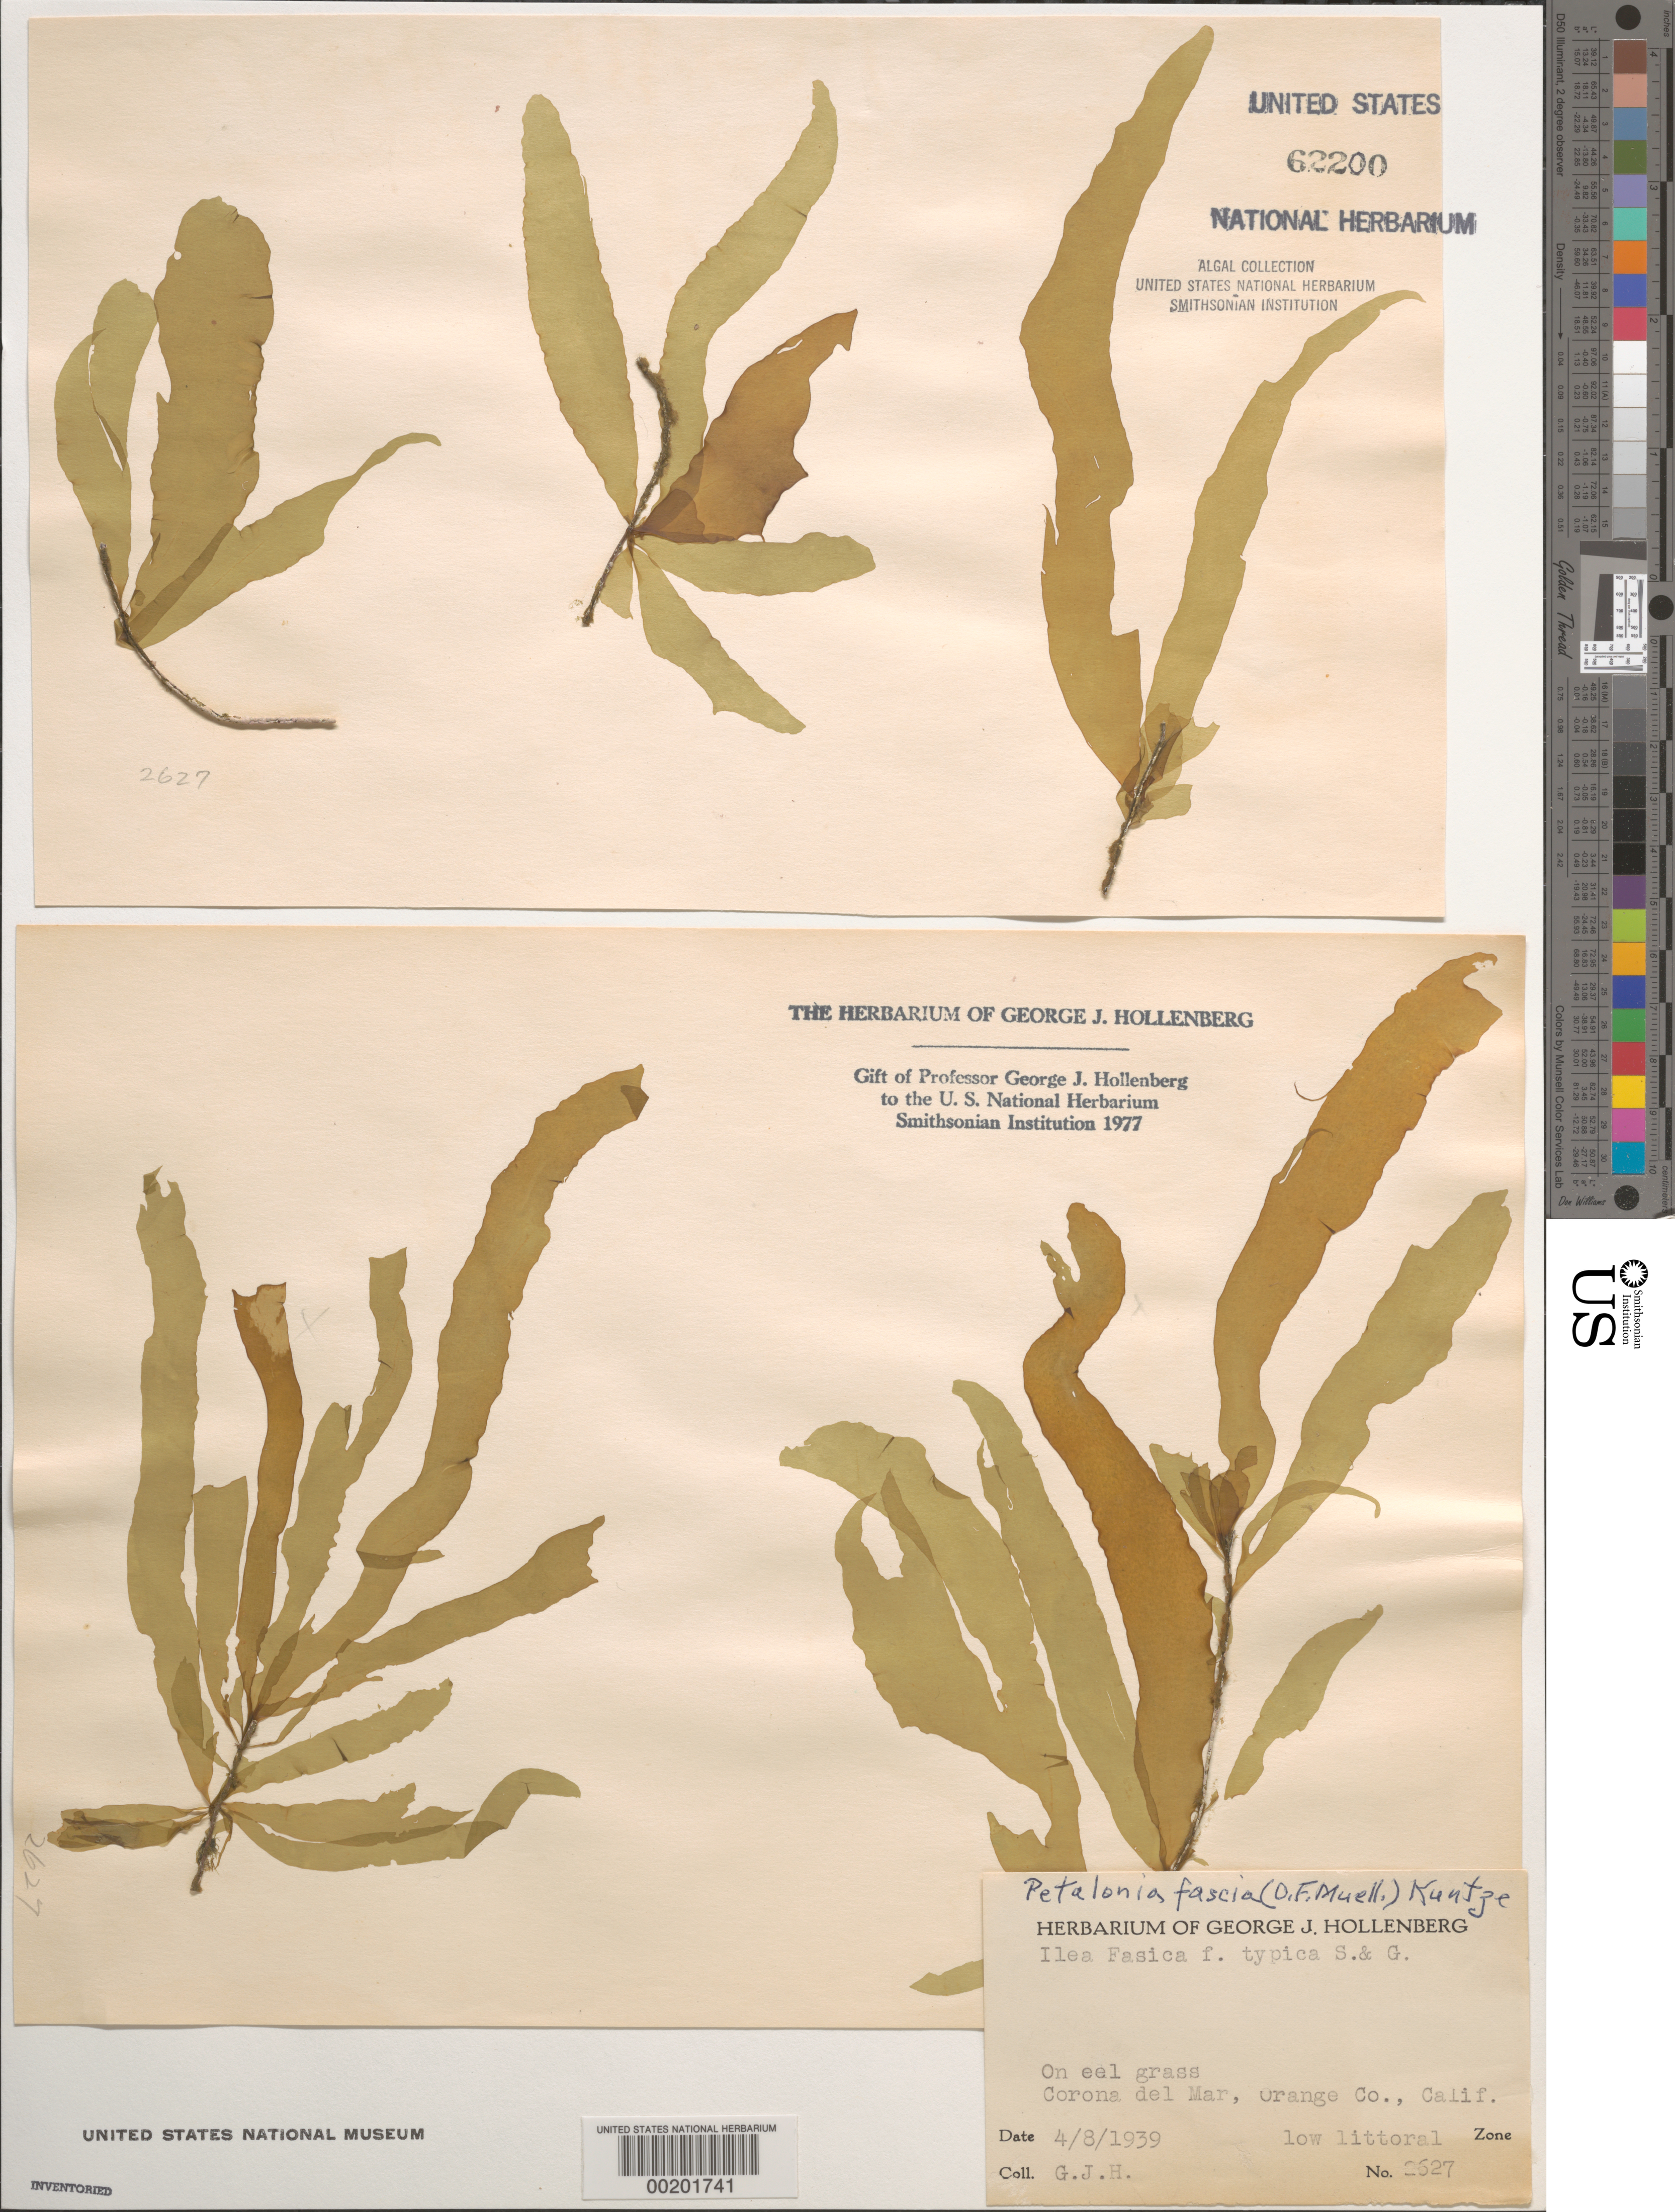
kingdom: Chromista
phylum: Ochrophyta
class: Phaeophyceae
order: Scytosiphonales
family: Scytosiphonaceae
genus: Petalonia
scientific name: Petalonia fascia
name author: (O.F. Müller) Kuntze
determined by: Hollenberg, George J.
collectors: G. Hollenberg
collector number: GJH 2627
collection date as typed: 08 Apr 1939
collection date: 1939-04-08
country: United States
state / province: California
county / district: Orange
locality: Corona del Mar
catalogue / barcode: US 62200